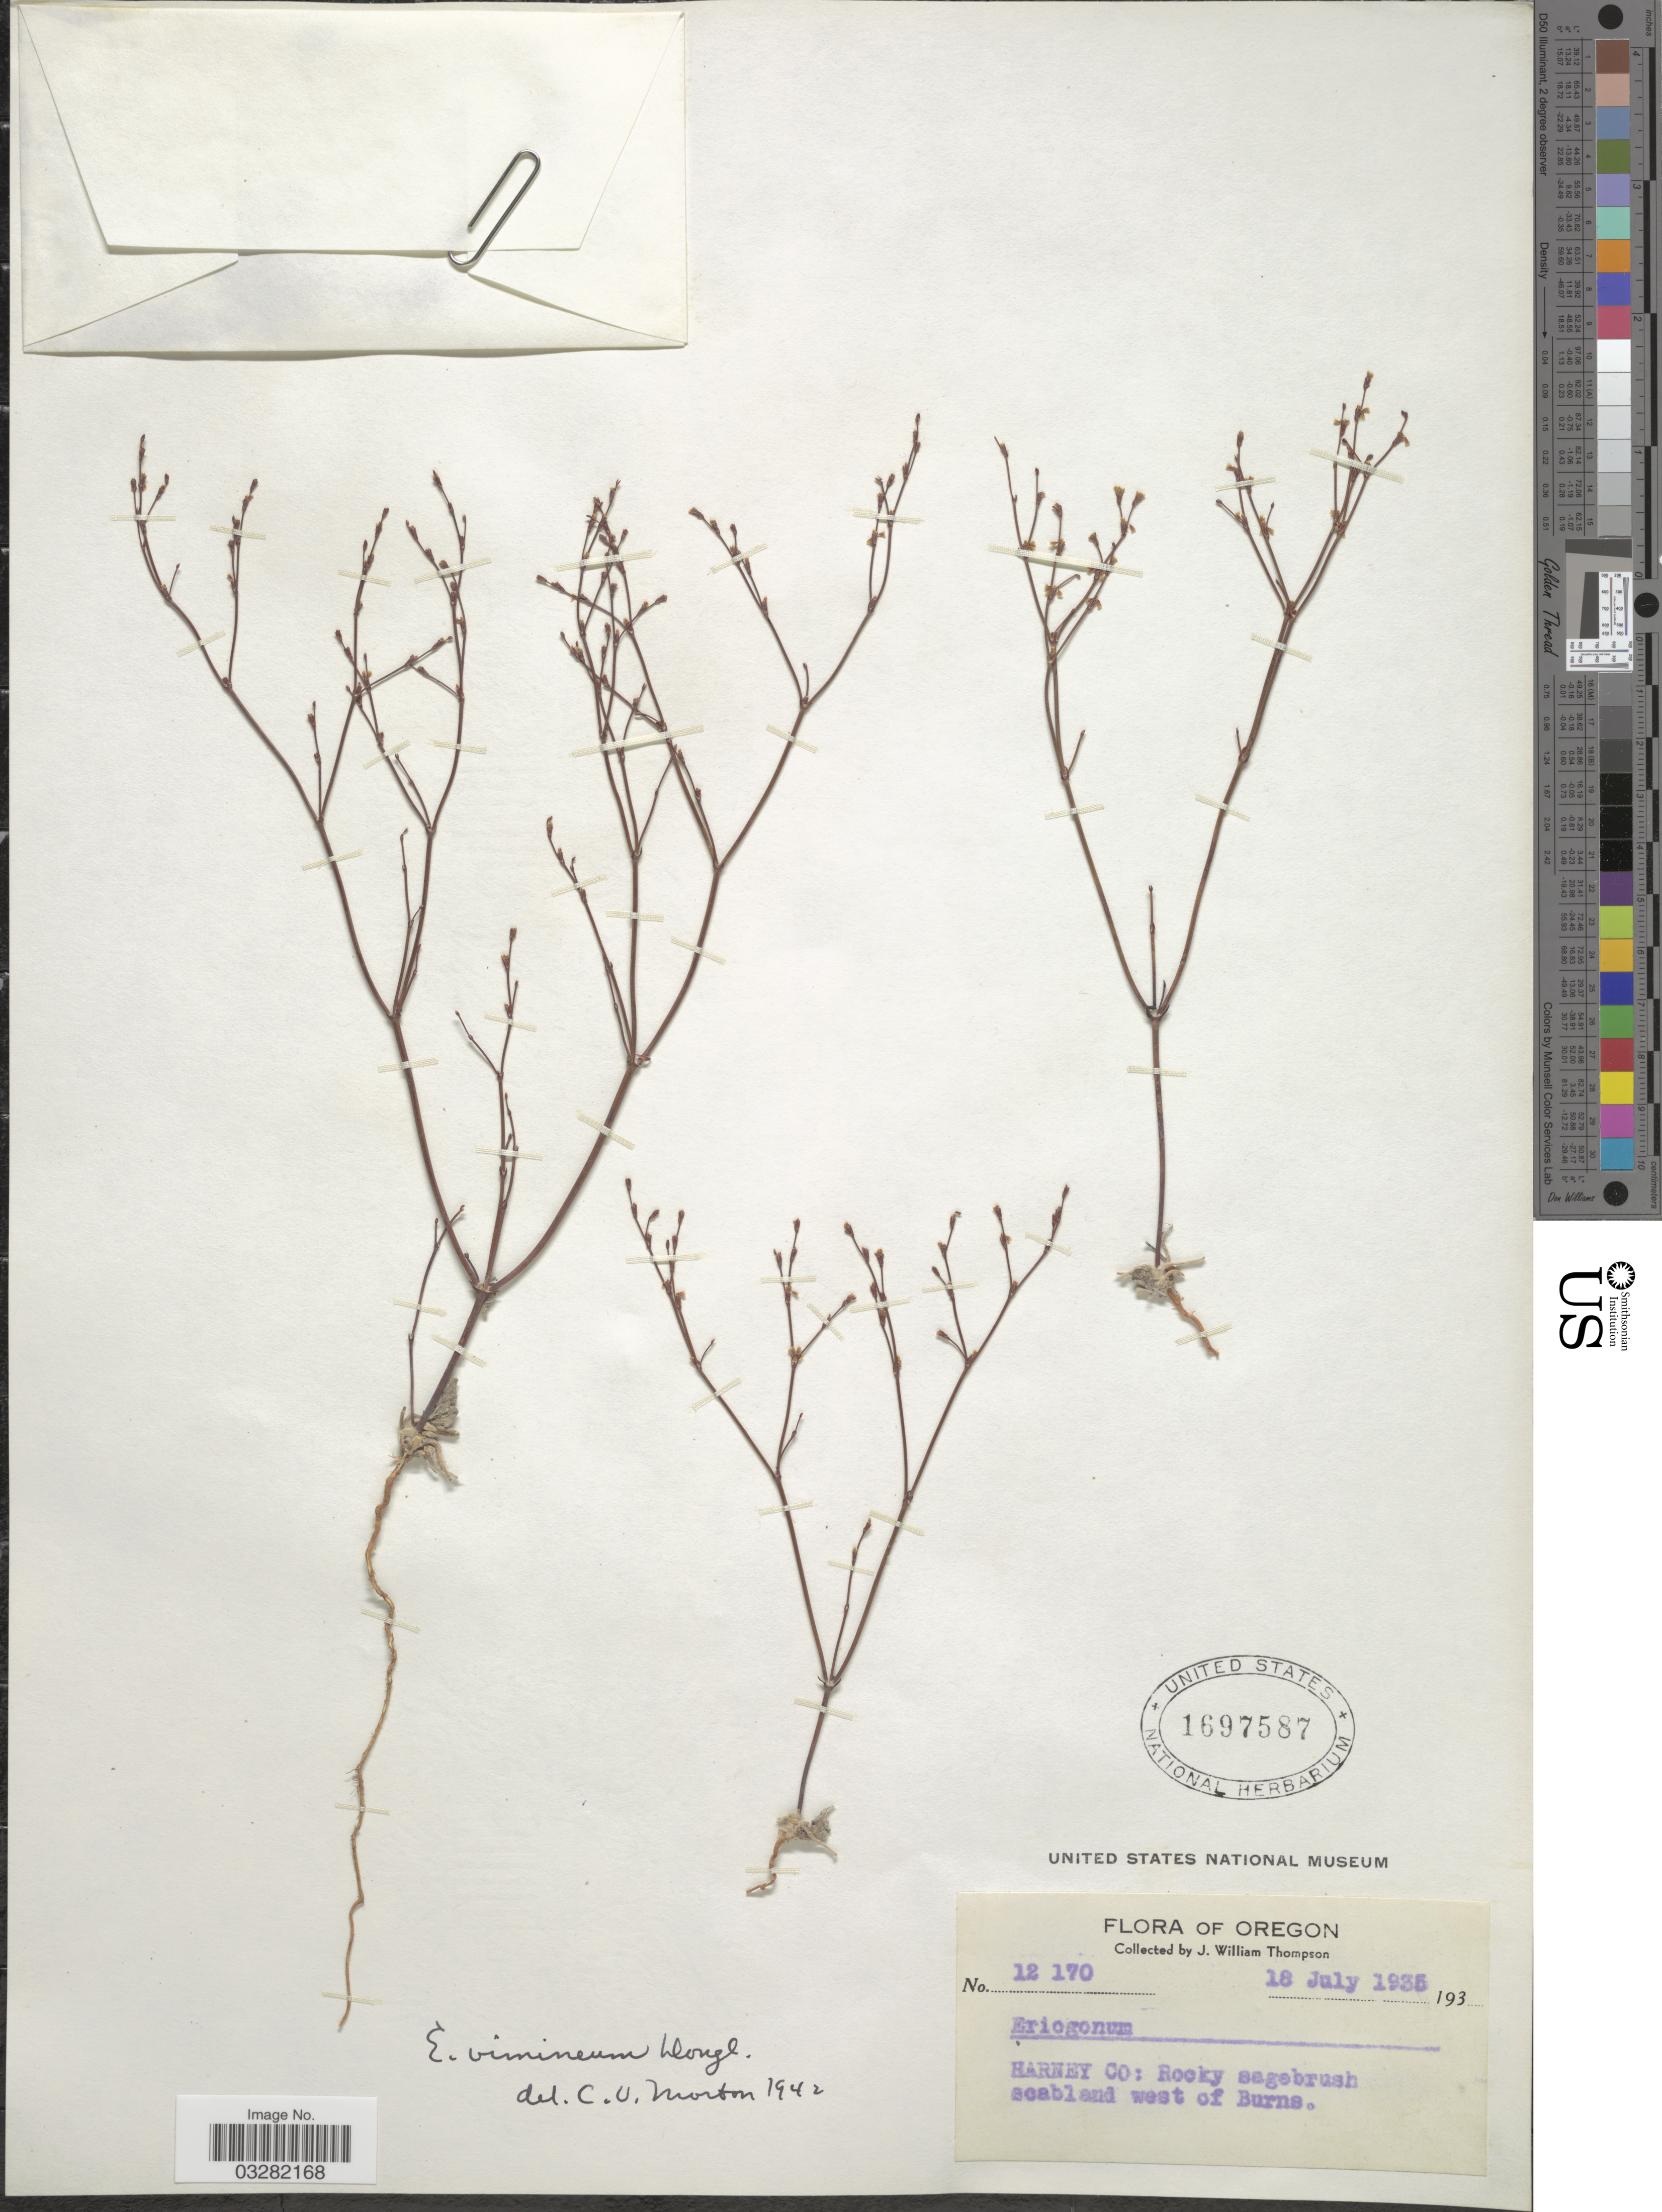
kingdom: Plantae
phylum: Tracheophyta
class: Magnoliopsida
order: Caryophyllales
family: Polygonaceae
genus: Eriogonum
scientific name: Eriogonum vimineum var. vimineum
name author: Douglas ex Benth.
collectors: J. W. Thompson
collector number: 12170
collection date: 1935-07-18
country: United States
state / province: Oregon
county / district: Harney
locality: Harney Co.: Rocky sagebrush scabland west of Burns.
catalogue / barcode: US 1697587